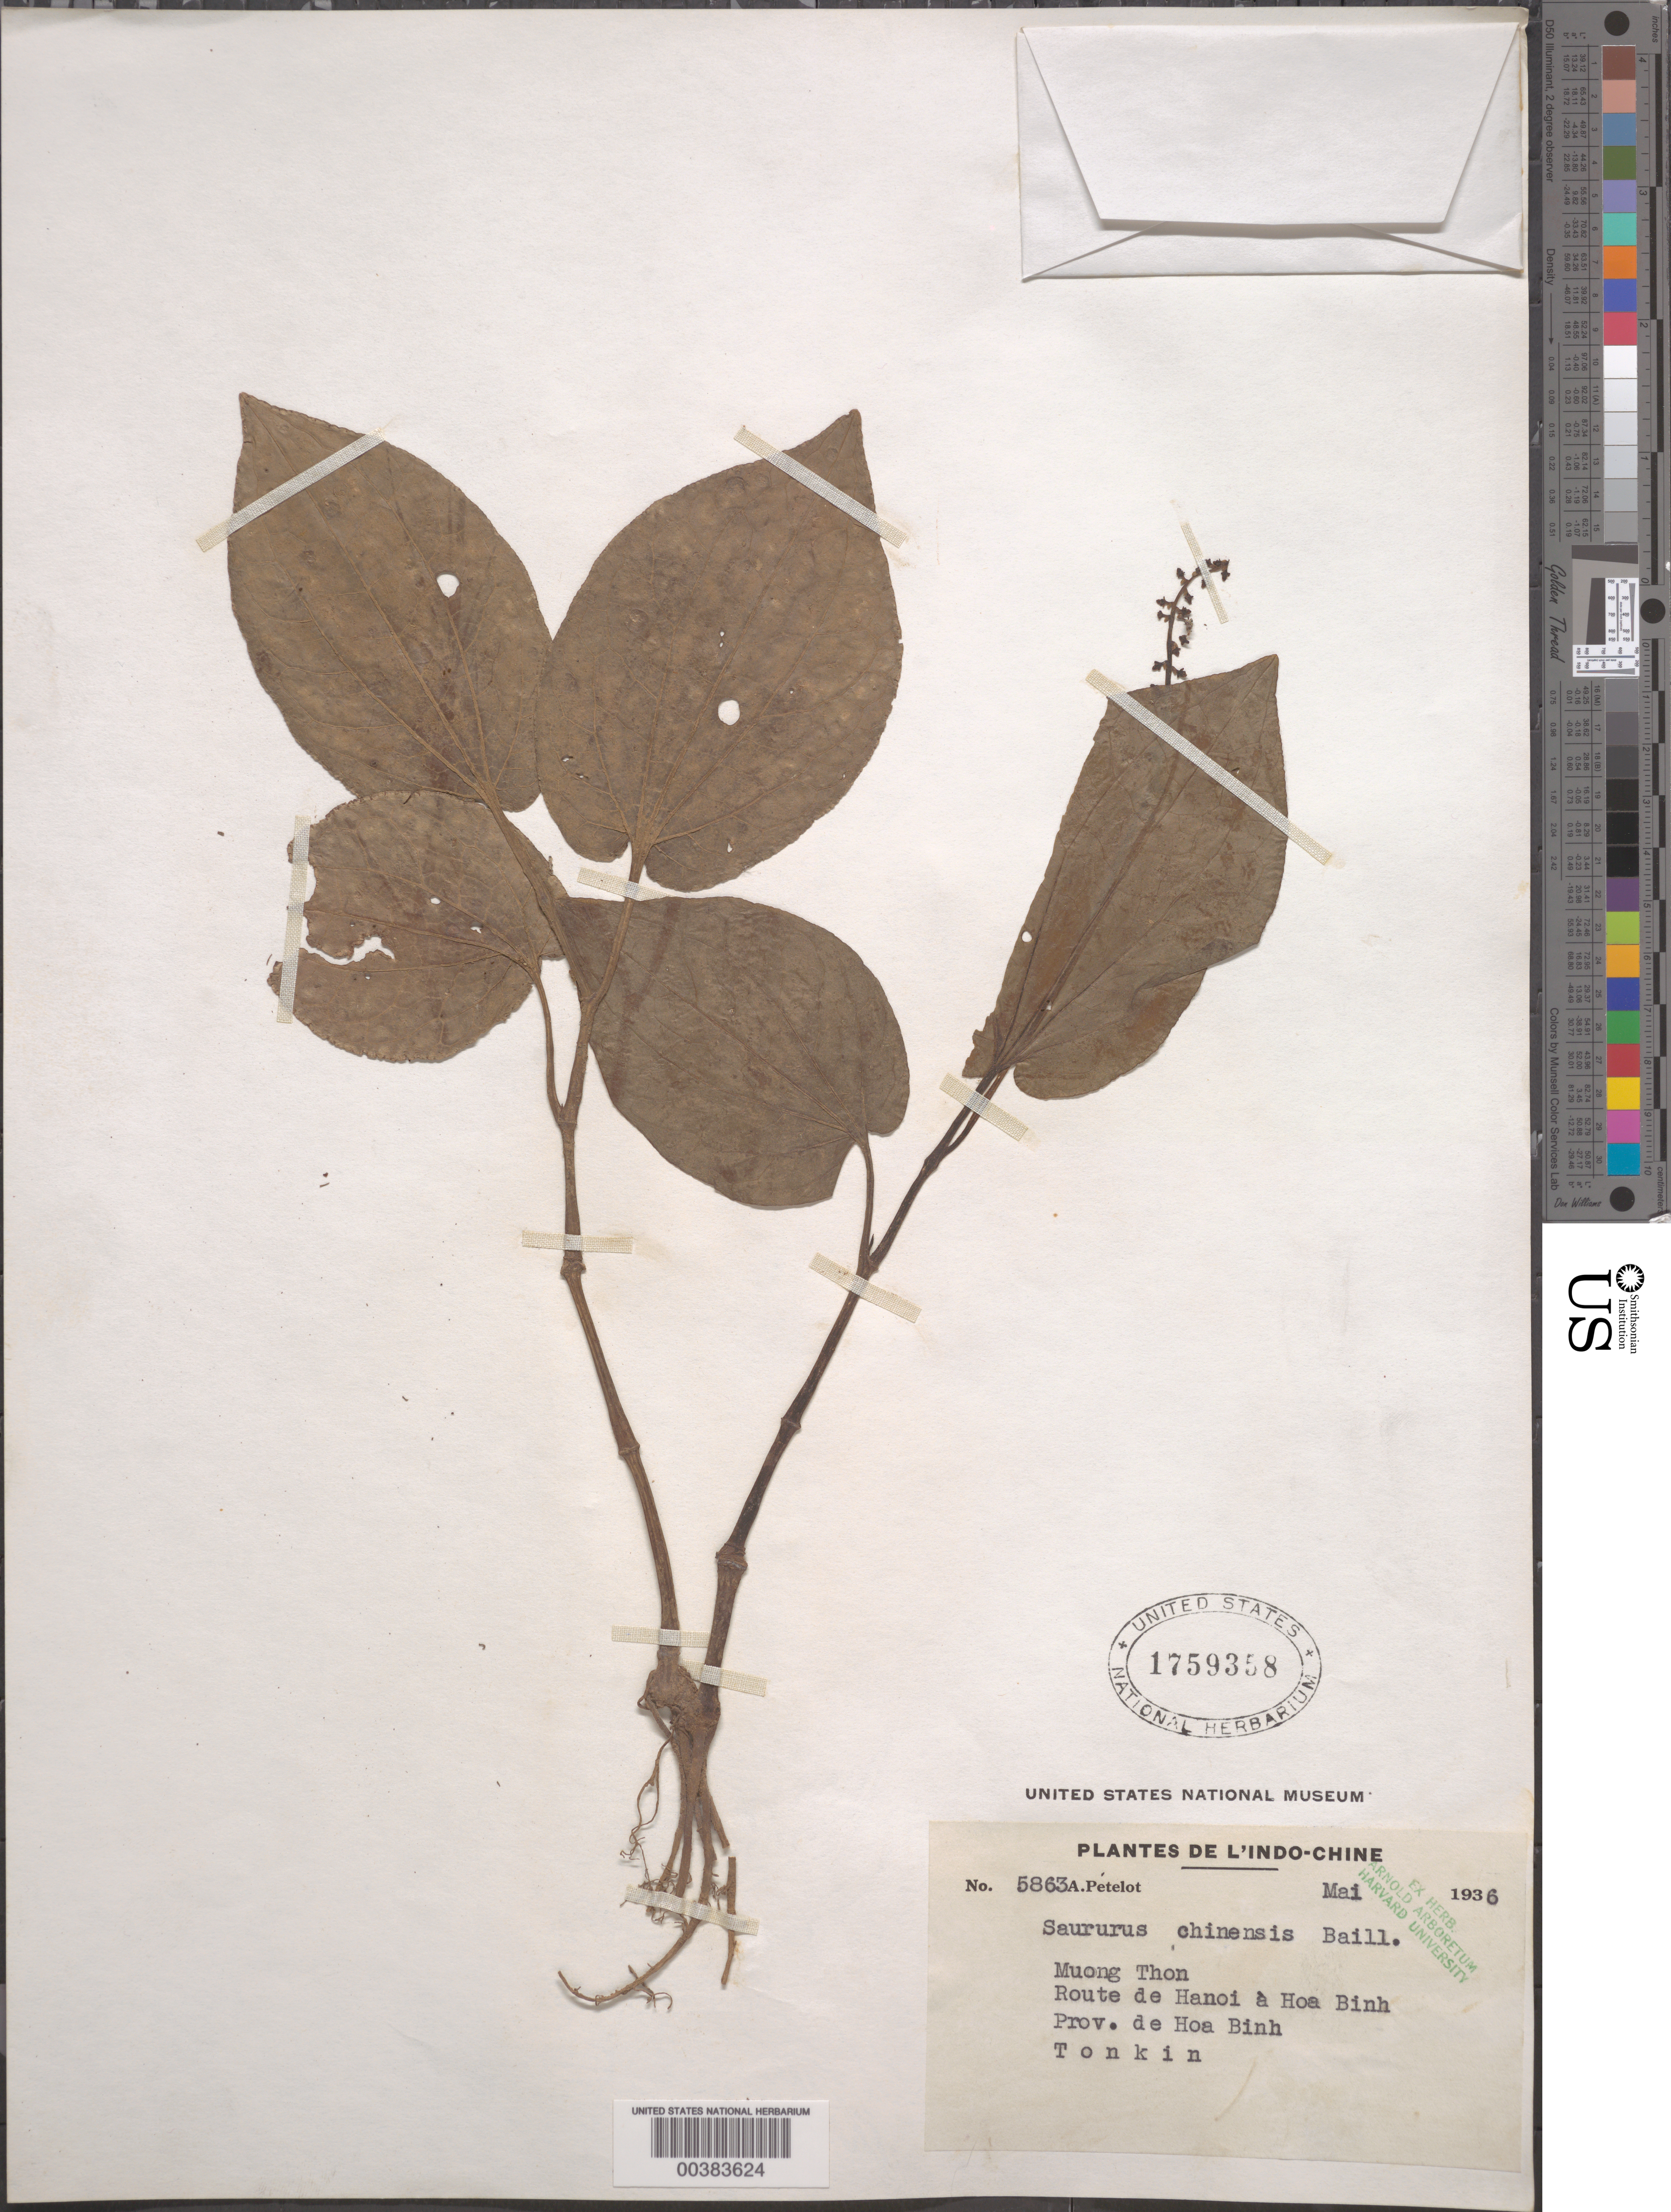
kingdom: Plantae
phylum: Tracheophyta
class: Magnoliopsida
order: Piperales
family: Saururaceae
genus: Saururus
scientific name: Saururus chinensis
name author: (Lour.) Baill.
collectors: T. Makino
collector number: Makino Herb. 29441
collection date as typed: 1928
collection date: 1928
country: Japan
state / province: Tiba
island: Honshu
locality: Naruto-Machi, Sanbu-gun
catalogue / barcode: US 2525514-2